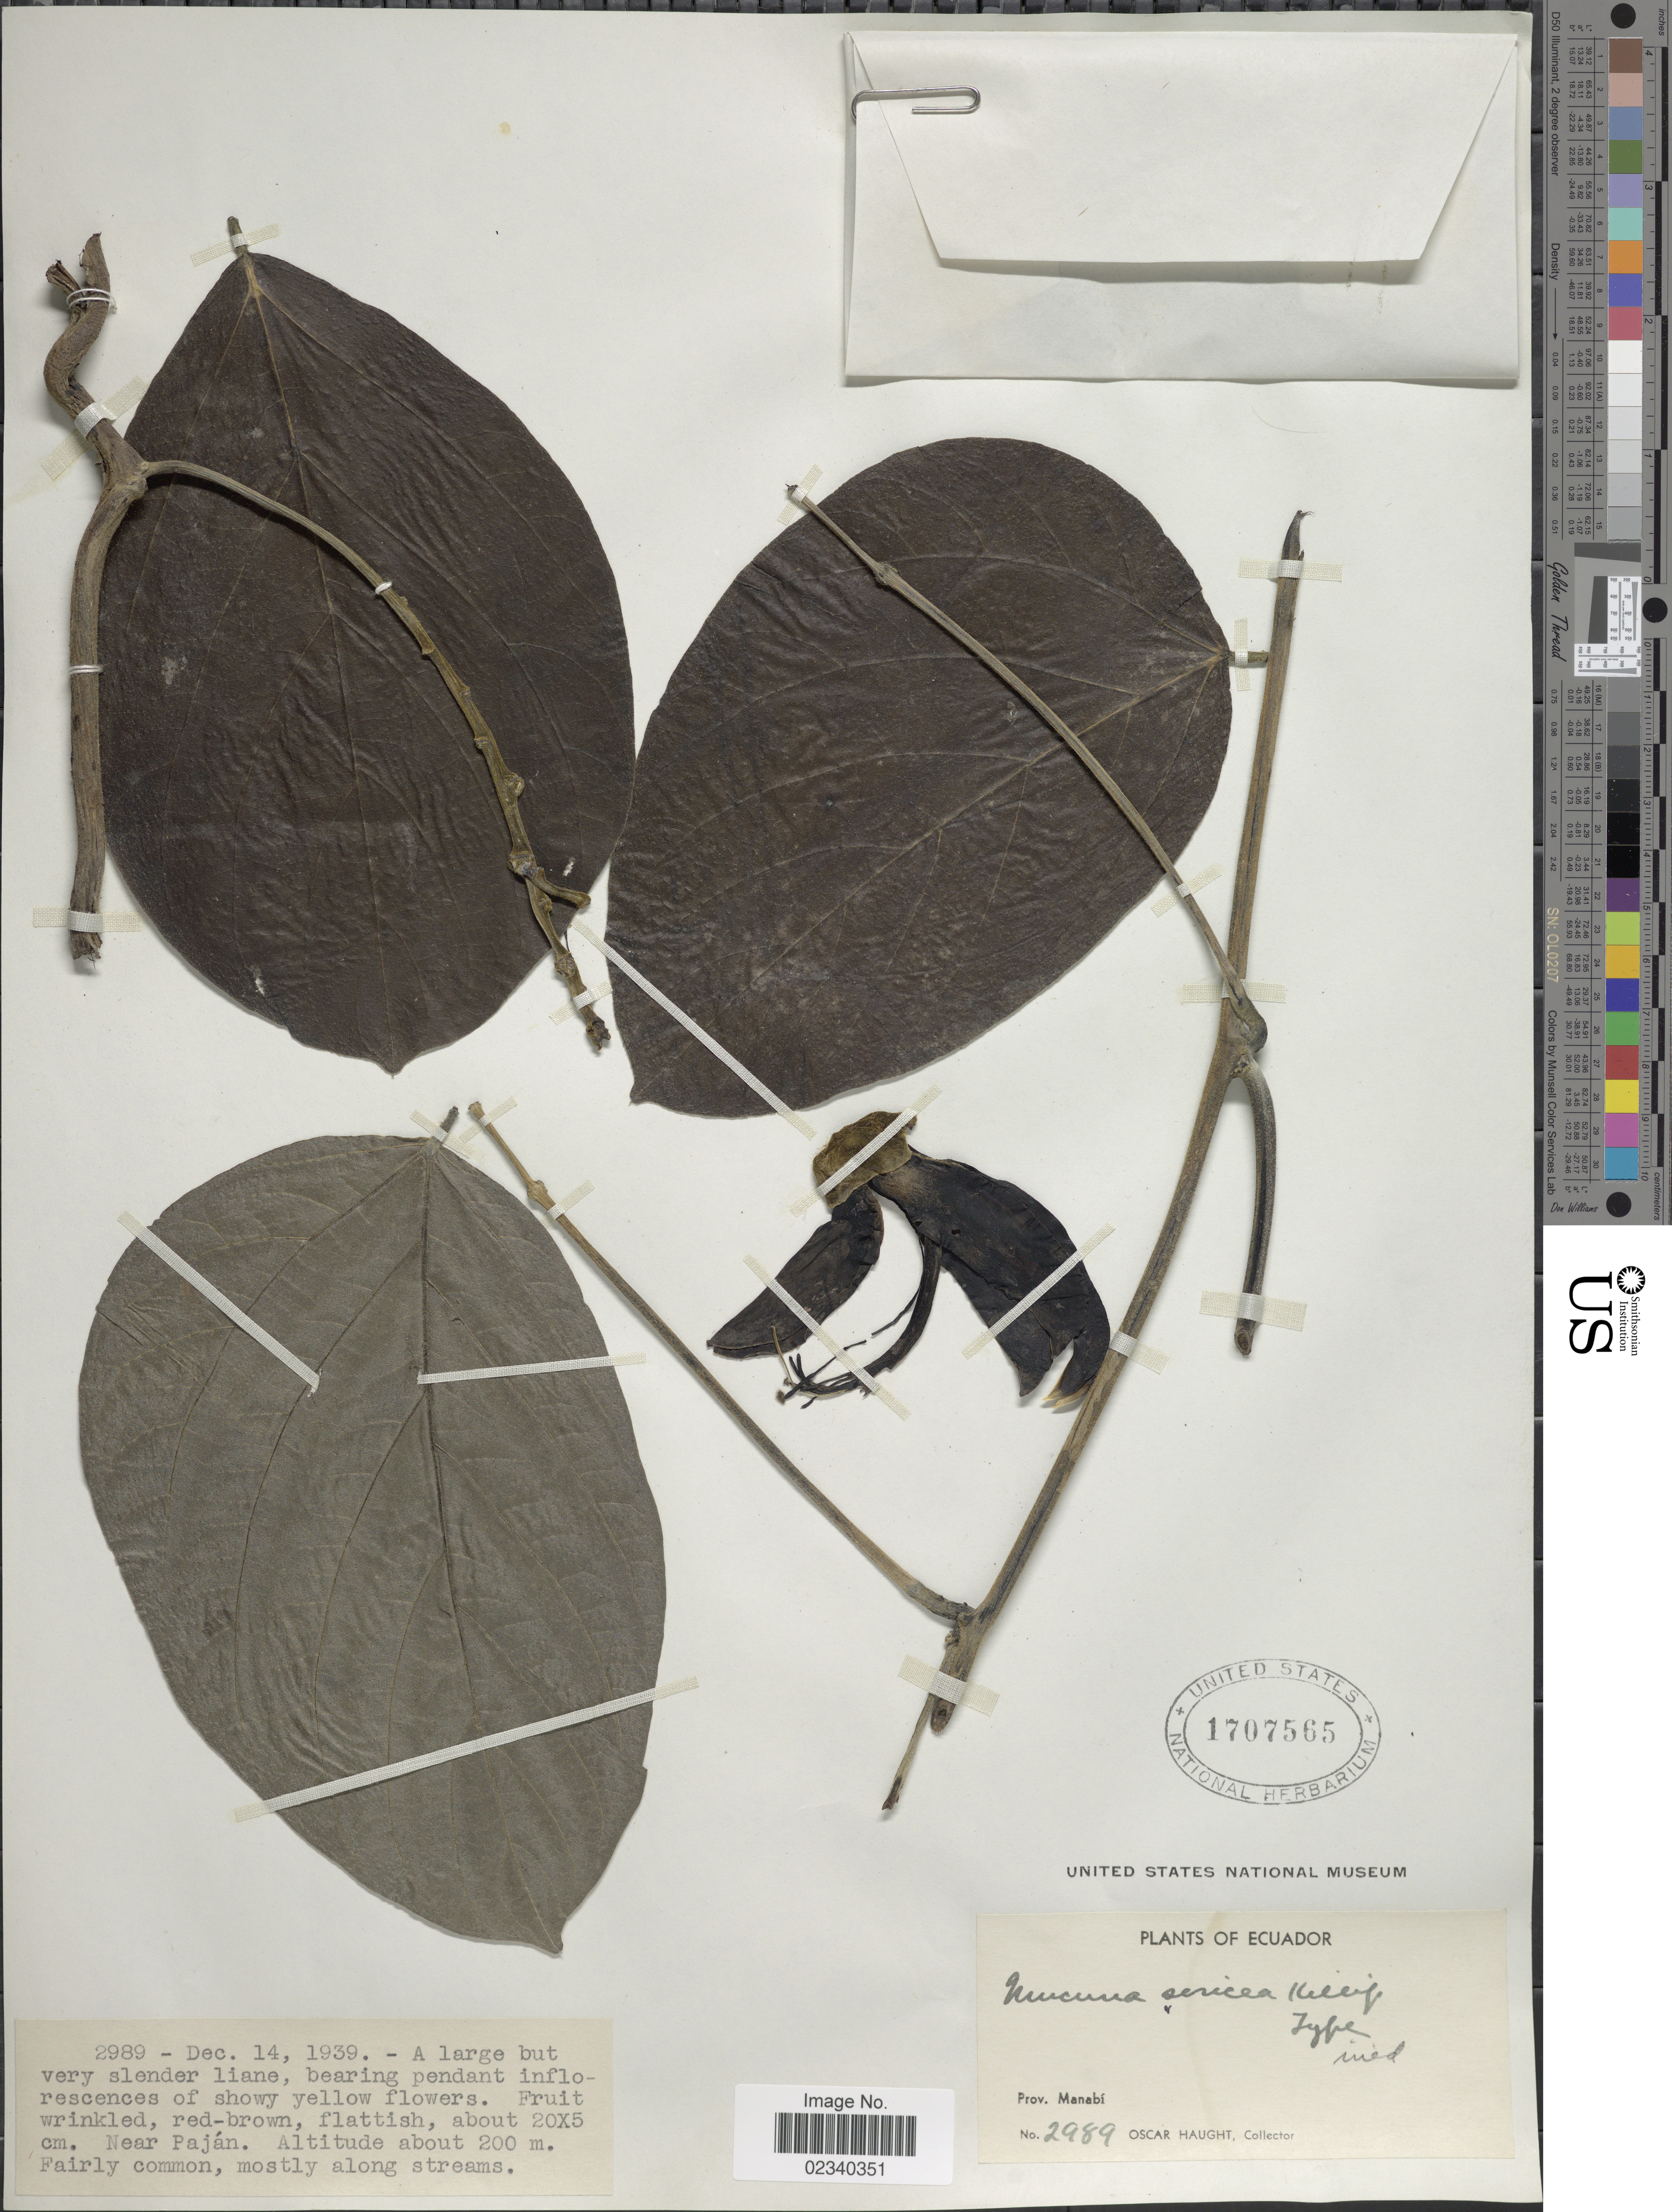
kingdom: Plantae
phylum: Tracheophyta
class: Magnoliopsida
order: Fabales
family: Fabaceae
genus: Mucuna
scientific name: Mucuna sericea Killip sp. nov. ined.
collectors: O. L. Haught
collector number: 2989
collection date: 1939-12-14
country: Ecuador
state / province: Manabí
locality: Prov. Manabi. Near Pajan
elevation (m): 200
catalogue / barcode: US 1707565